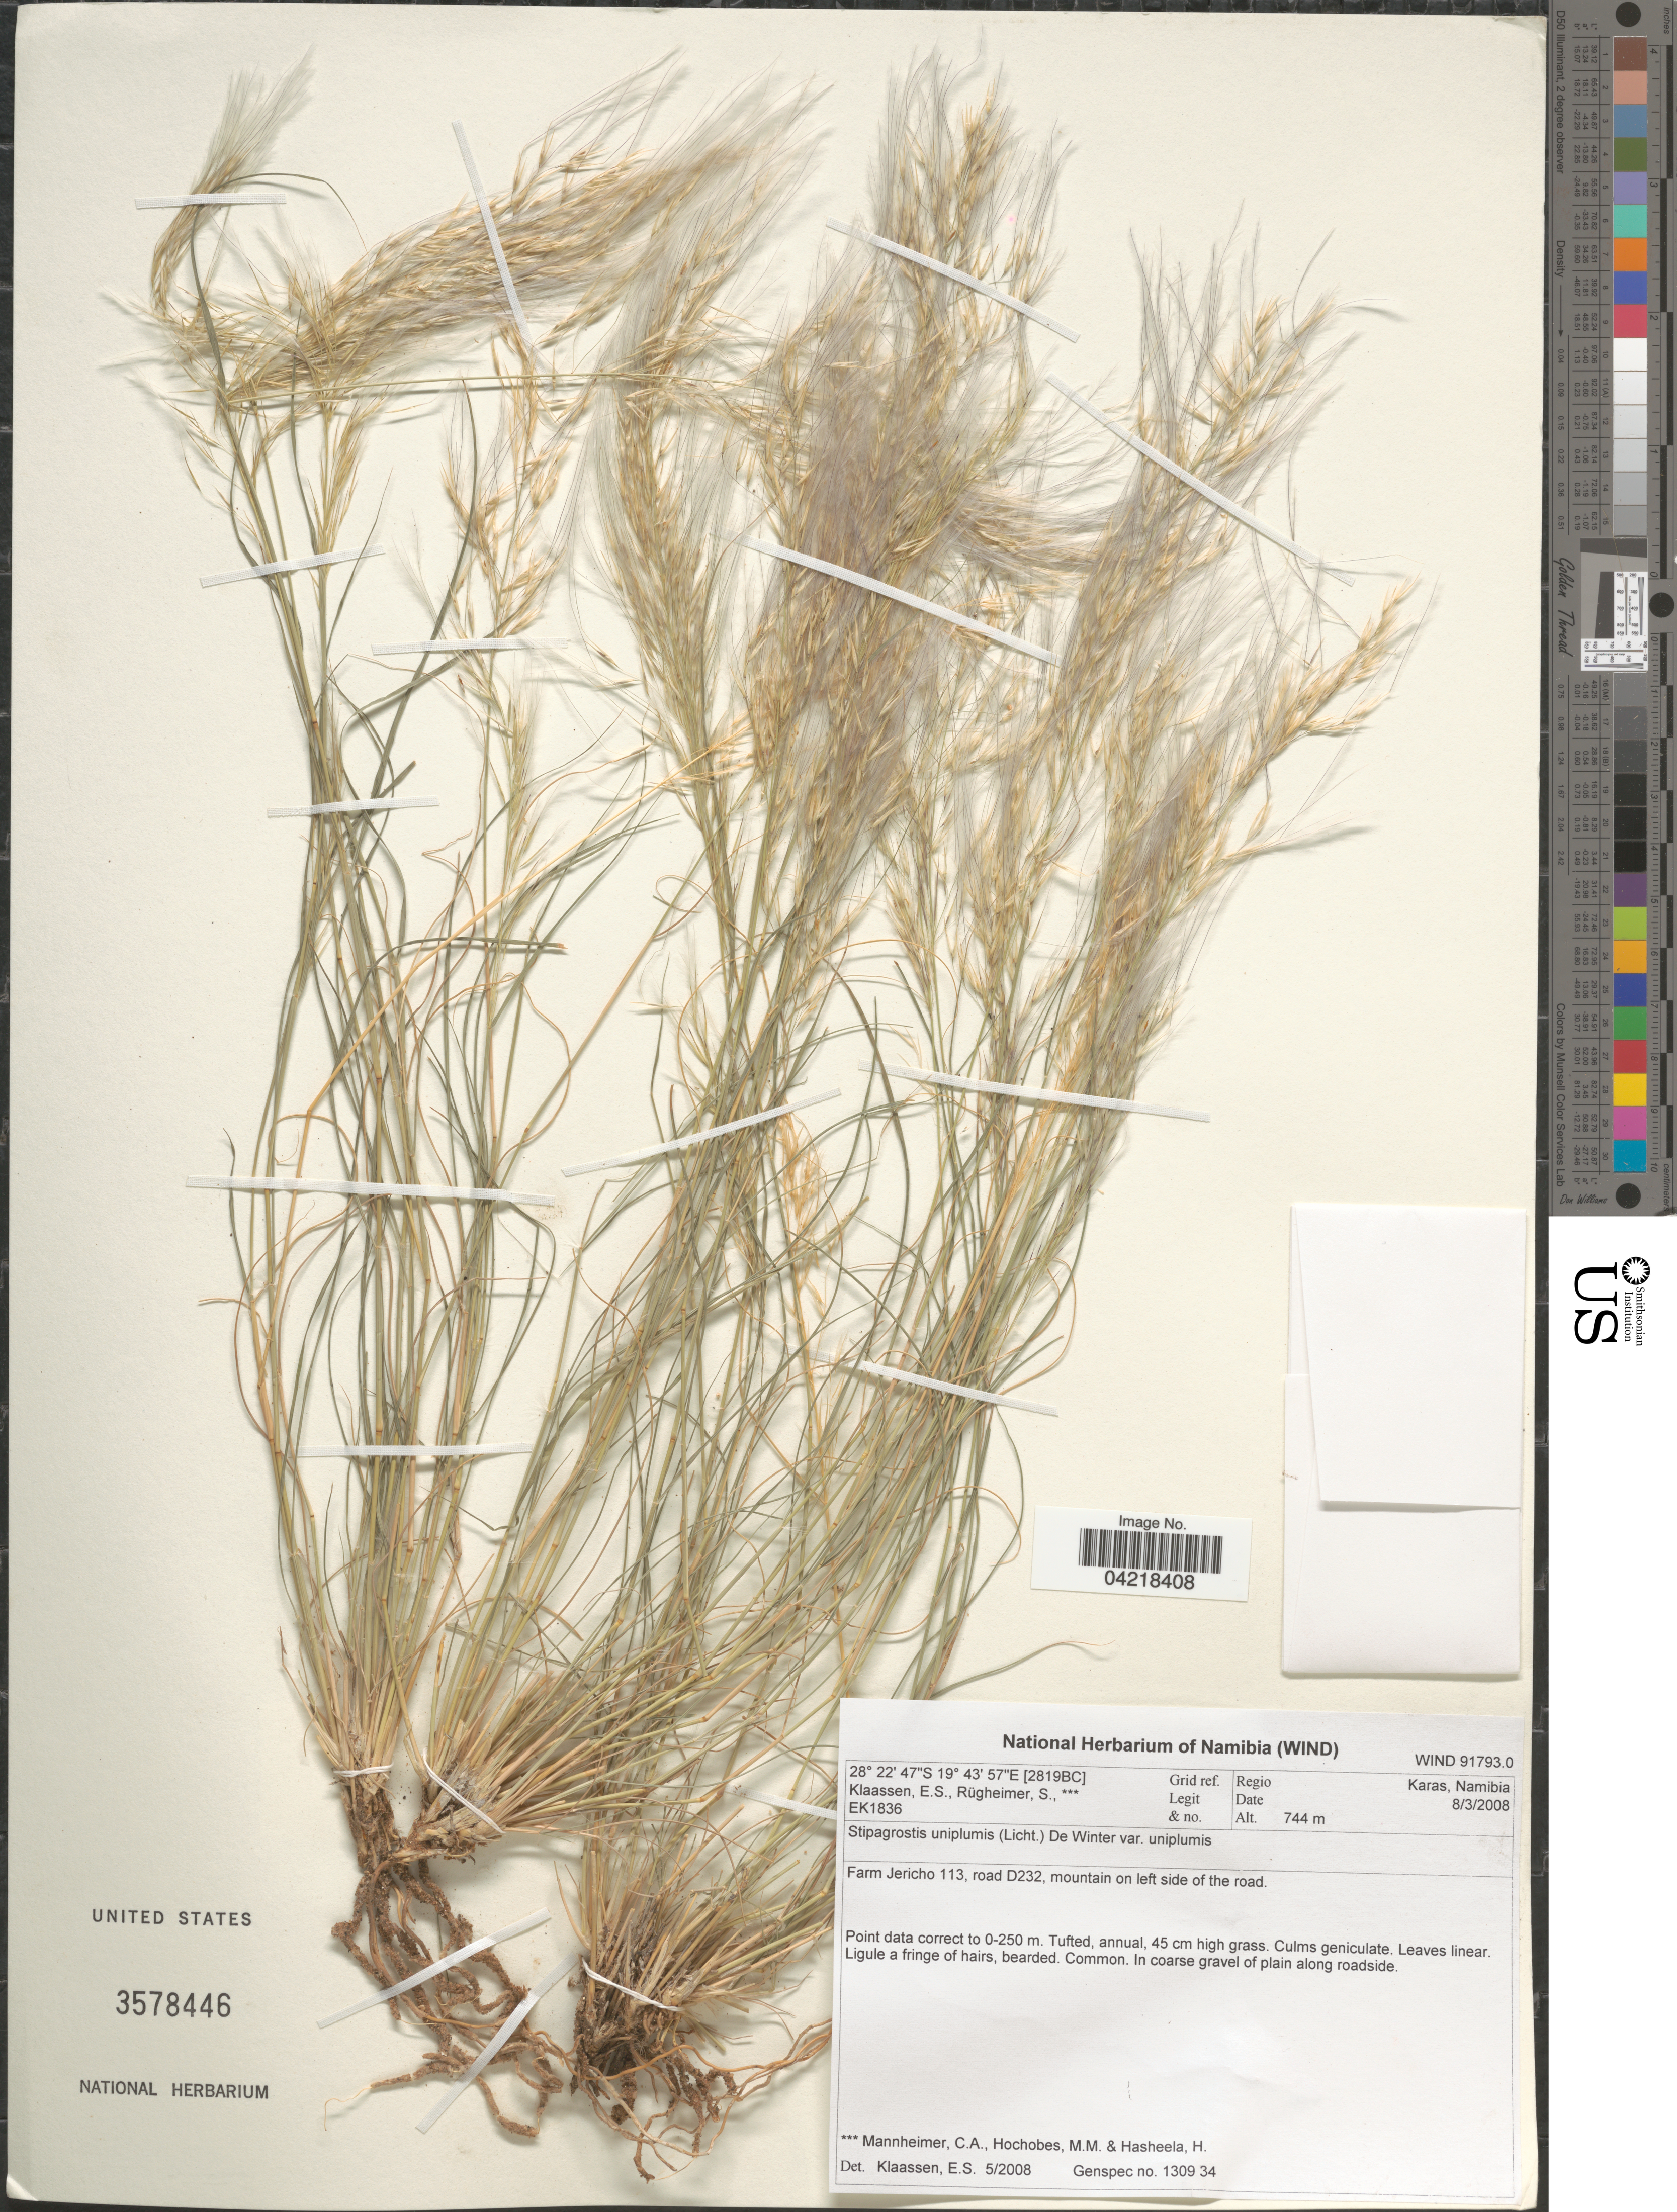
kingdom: Plantae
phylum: Tracheophyta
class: Liliopsida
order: Poales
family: Poaceae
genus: Stipagrostis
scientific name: Stipagrostis uniplumis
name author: (Licht.) De Winter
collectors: E. S. Klaassen, S. Rugheimer, C. A. Mannheimer, M. Hochobes & H. Hasheela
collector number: EK1836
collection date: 2008-03-08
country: Namibia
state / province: Karas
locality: Grif ref. [2819BC]. Regio Karas. Farm Jericho 113, road D232, mountain on left side of the road.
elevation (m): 744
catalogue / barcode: US 3578446